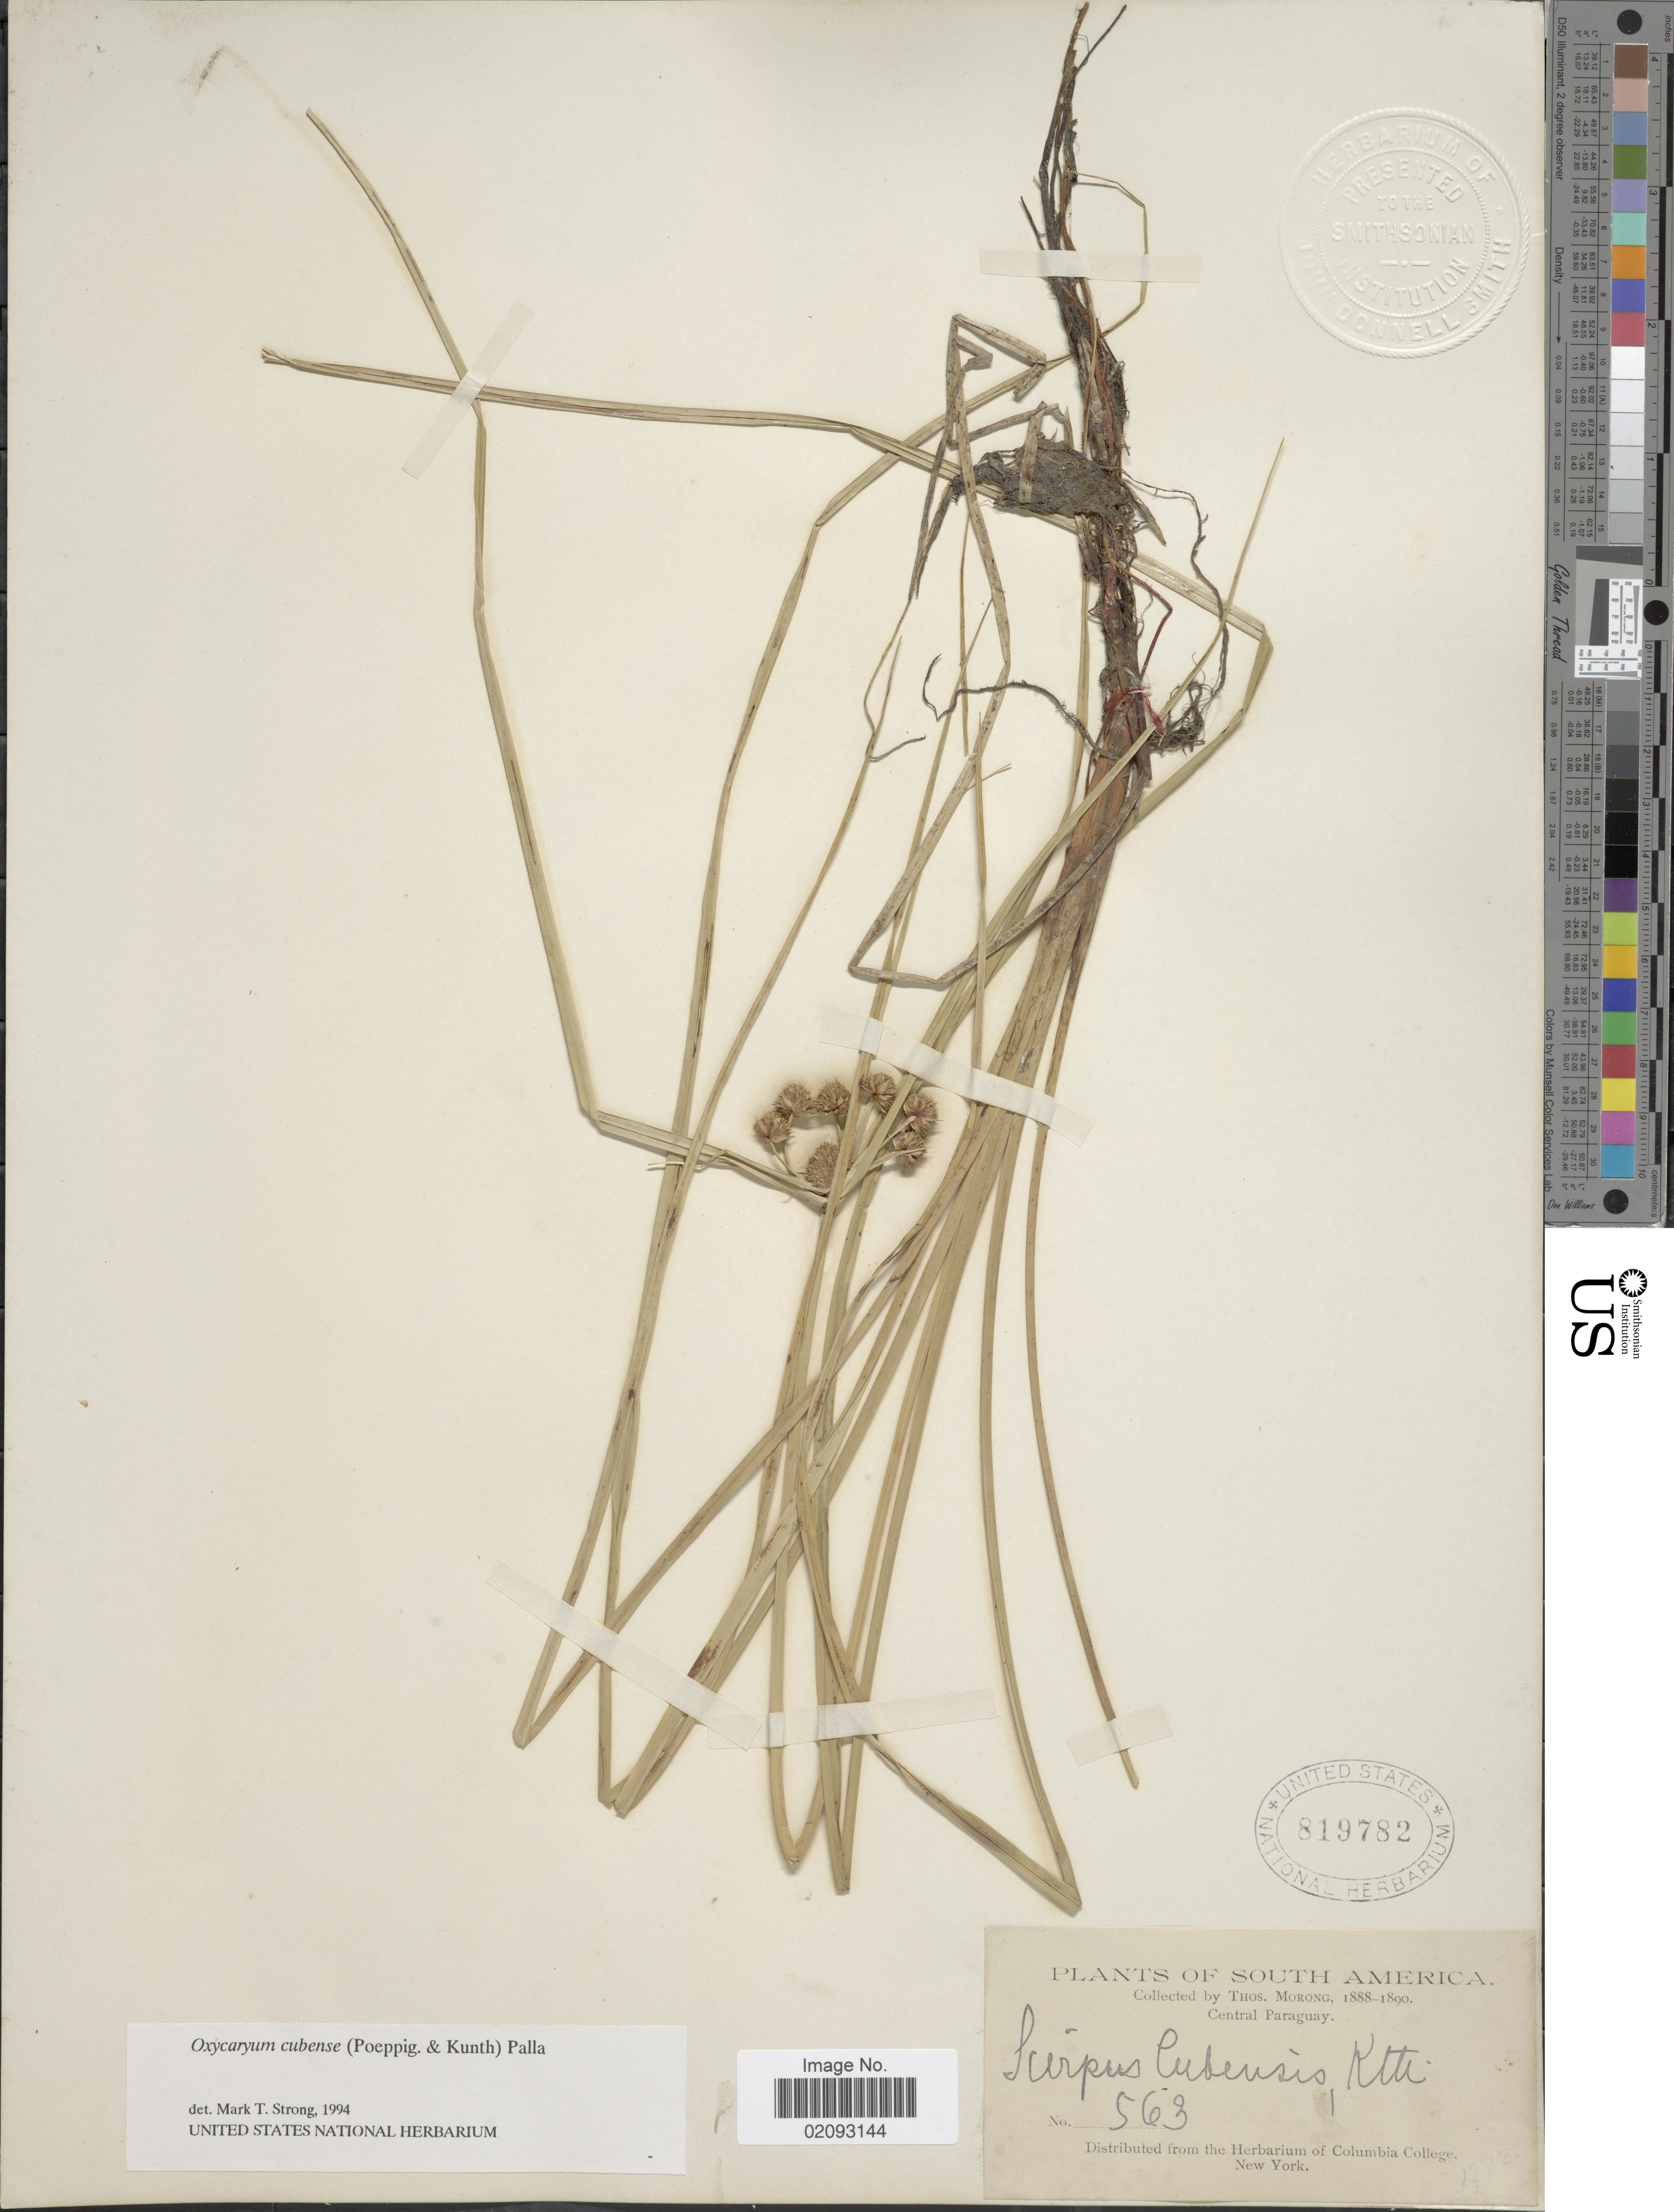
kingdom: Plantae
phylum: Tracheophyta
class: Liliopsida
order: Poales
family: Cyperaceae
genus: Cyperus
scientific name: Cyperus blepharoleptos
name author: Steud.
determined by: Strong, M. T., (US), Smithsonian Institution - National Museum of Natural History (UNITED STATES)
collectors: T. Morong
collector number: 563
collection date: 1888/1890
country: Paraguay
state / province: Central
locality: Central Paraguay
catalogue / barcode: US 819782